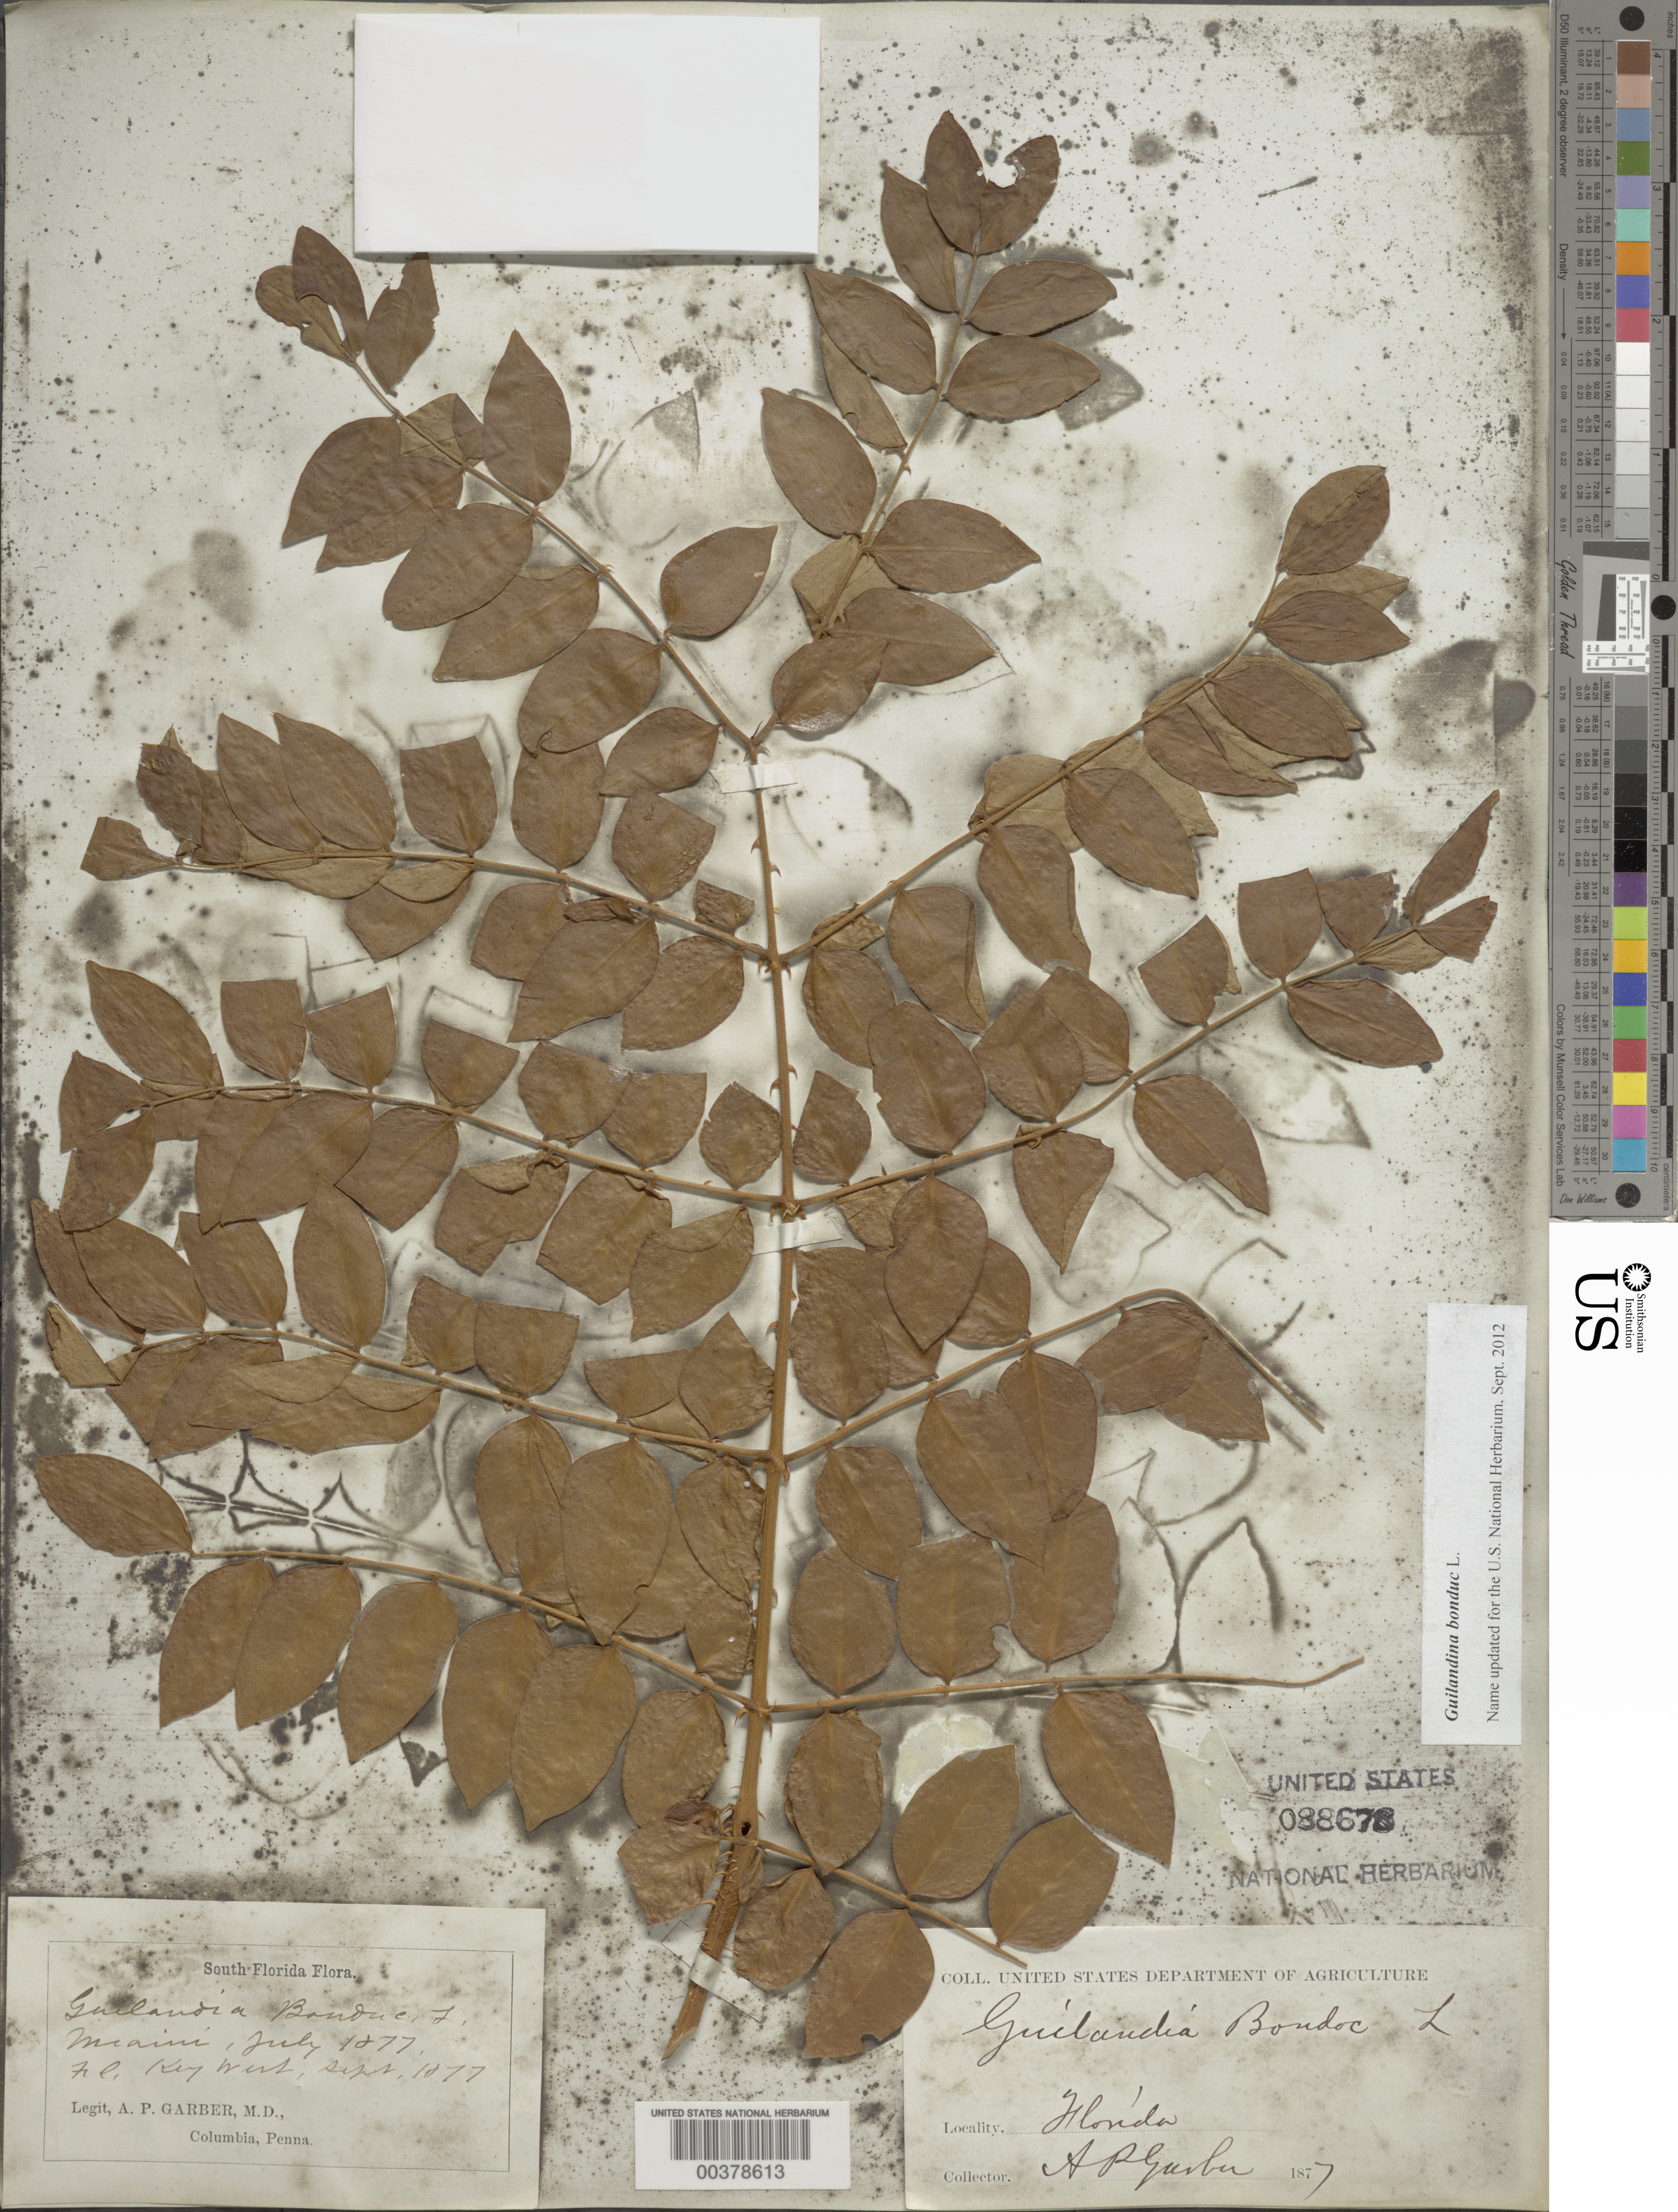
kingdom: Plantae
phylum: Tracheophyta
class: Magnoliopsida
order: Fabales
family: Fabaceae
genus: Guilandina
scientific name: Guilandina bonduc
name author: L.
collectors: A. P. Garber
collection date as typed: Sep 1877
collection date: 1877-09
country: United States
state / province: Florida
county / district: Monroe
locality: Key west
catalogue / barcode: US 88678